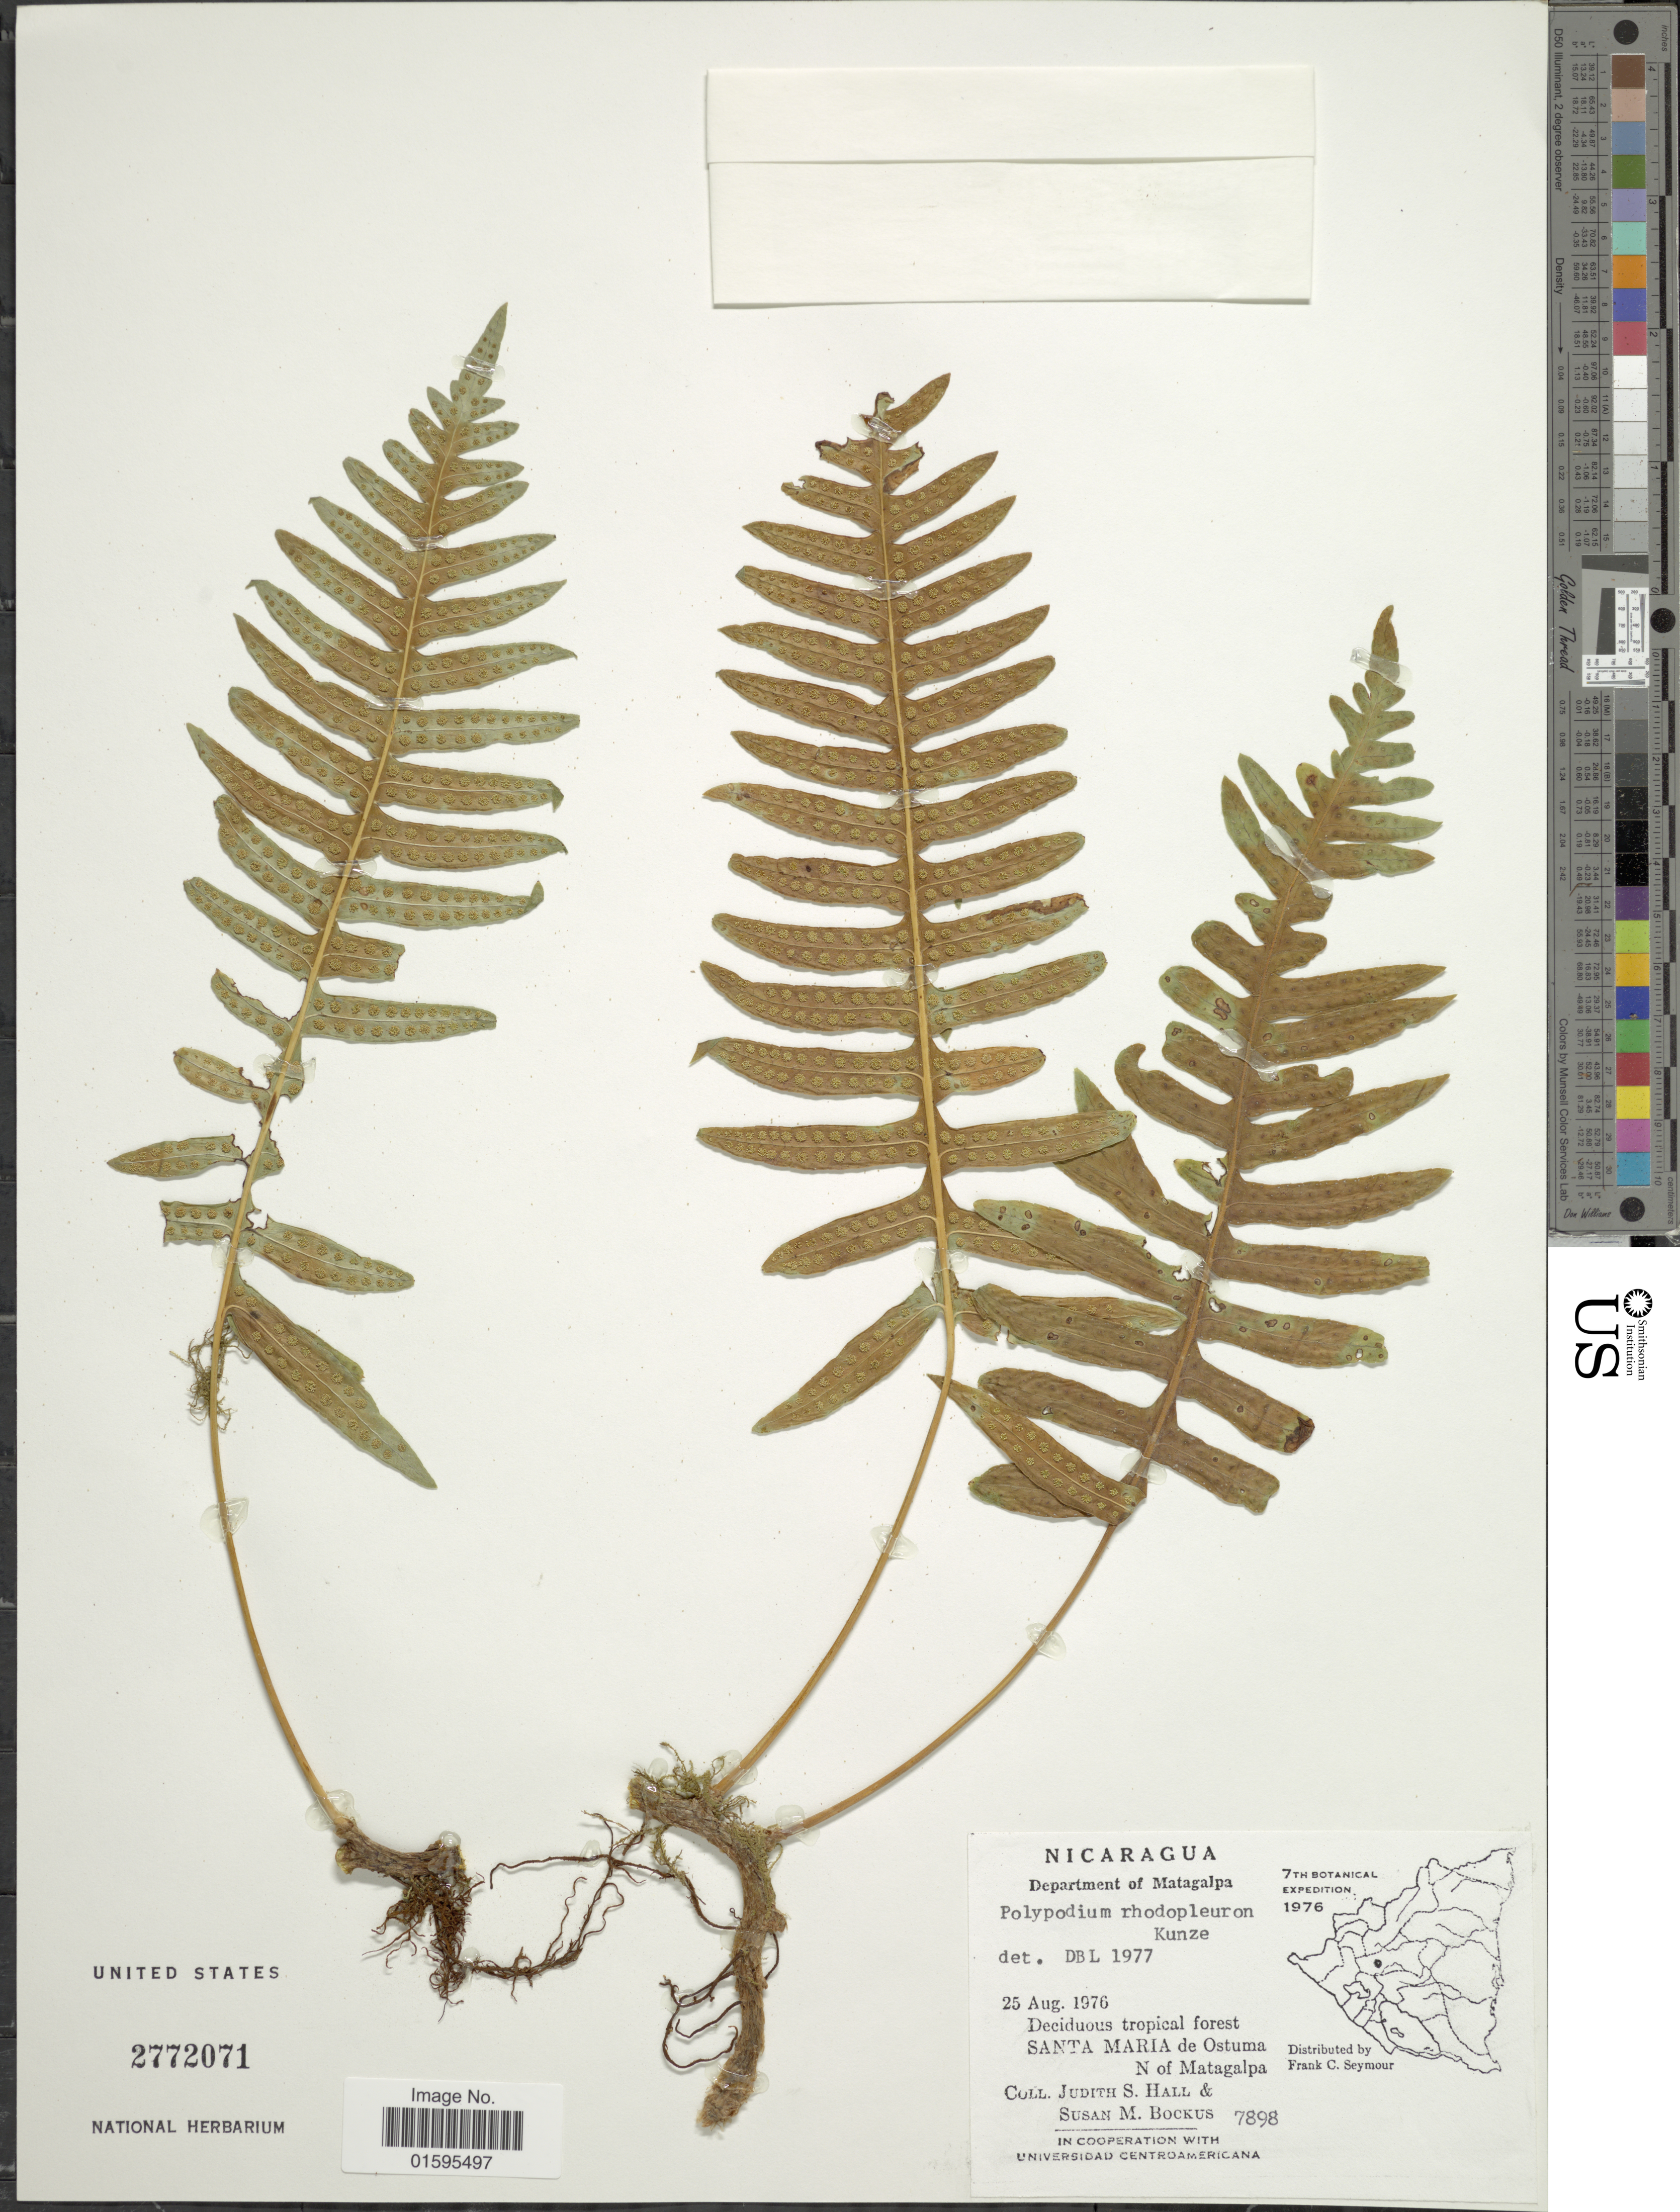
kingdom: Plantae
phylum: Tracheophyta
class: Polypodiopsida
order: Polypodiales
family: Polypodiaceae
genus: Polypodium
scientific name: Polypodium rhodopleuron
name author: Kunze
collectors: J. Hall & S. Bockus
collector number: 7898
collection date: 1976-08-25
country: Nicaragua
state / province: Matagalpa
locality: Santa Maria de Ostuma, N of Matagalpa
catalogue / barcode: US 2772071